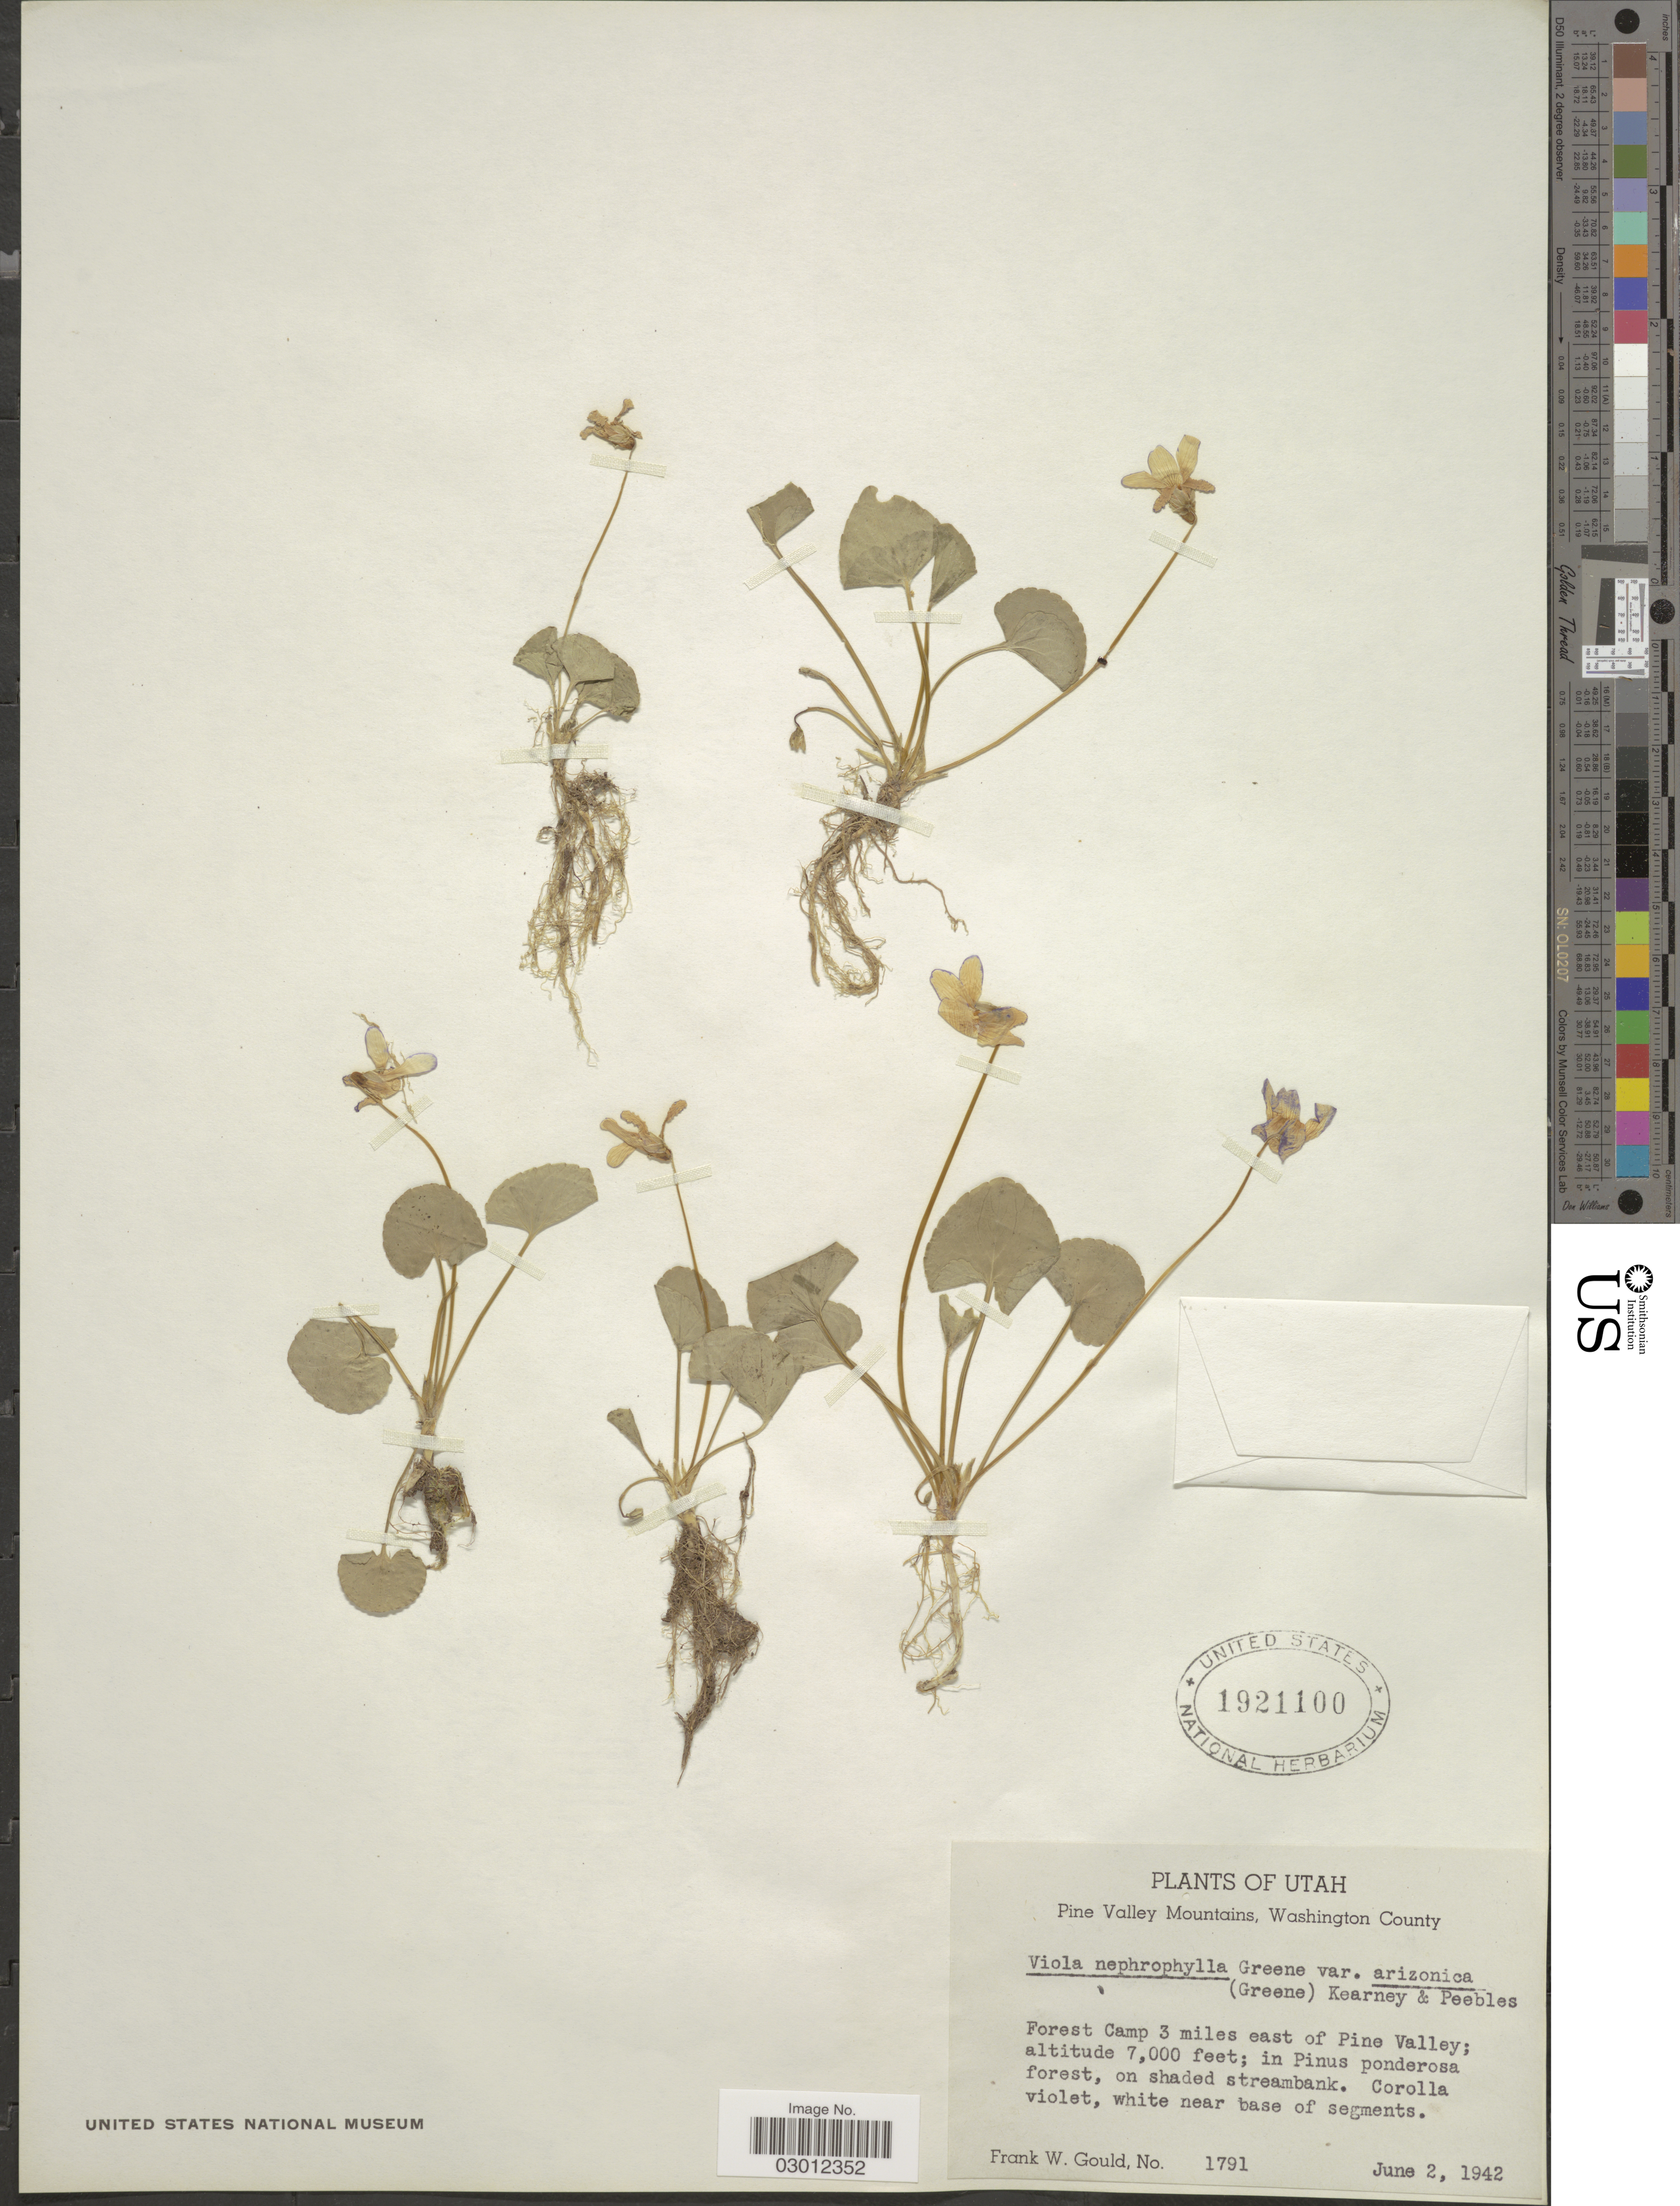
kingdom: Plantae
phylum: Tracheophyta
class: Magnoliopsida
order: Malpighiales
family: Violaceae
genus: Viola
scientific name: Viola nephrophylla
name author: Greene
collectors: F. W. Gould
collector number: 1791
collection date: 1942-06-02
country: United States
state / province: Utah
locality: Pine Valley Mountains, Washington County. Forest Camp 3 miles east of Pine Valley.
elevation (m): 2134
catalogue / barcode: US 1921100